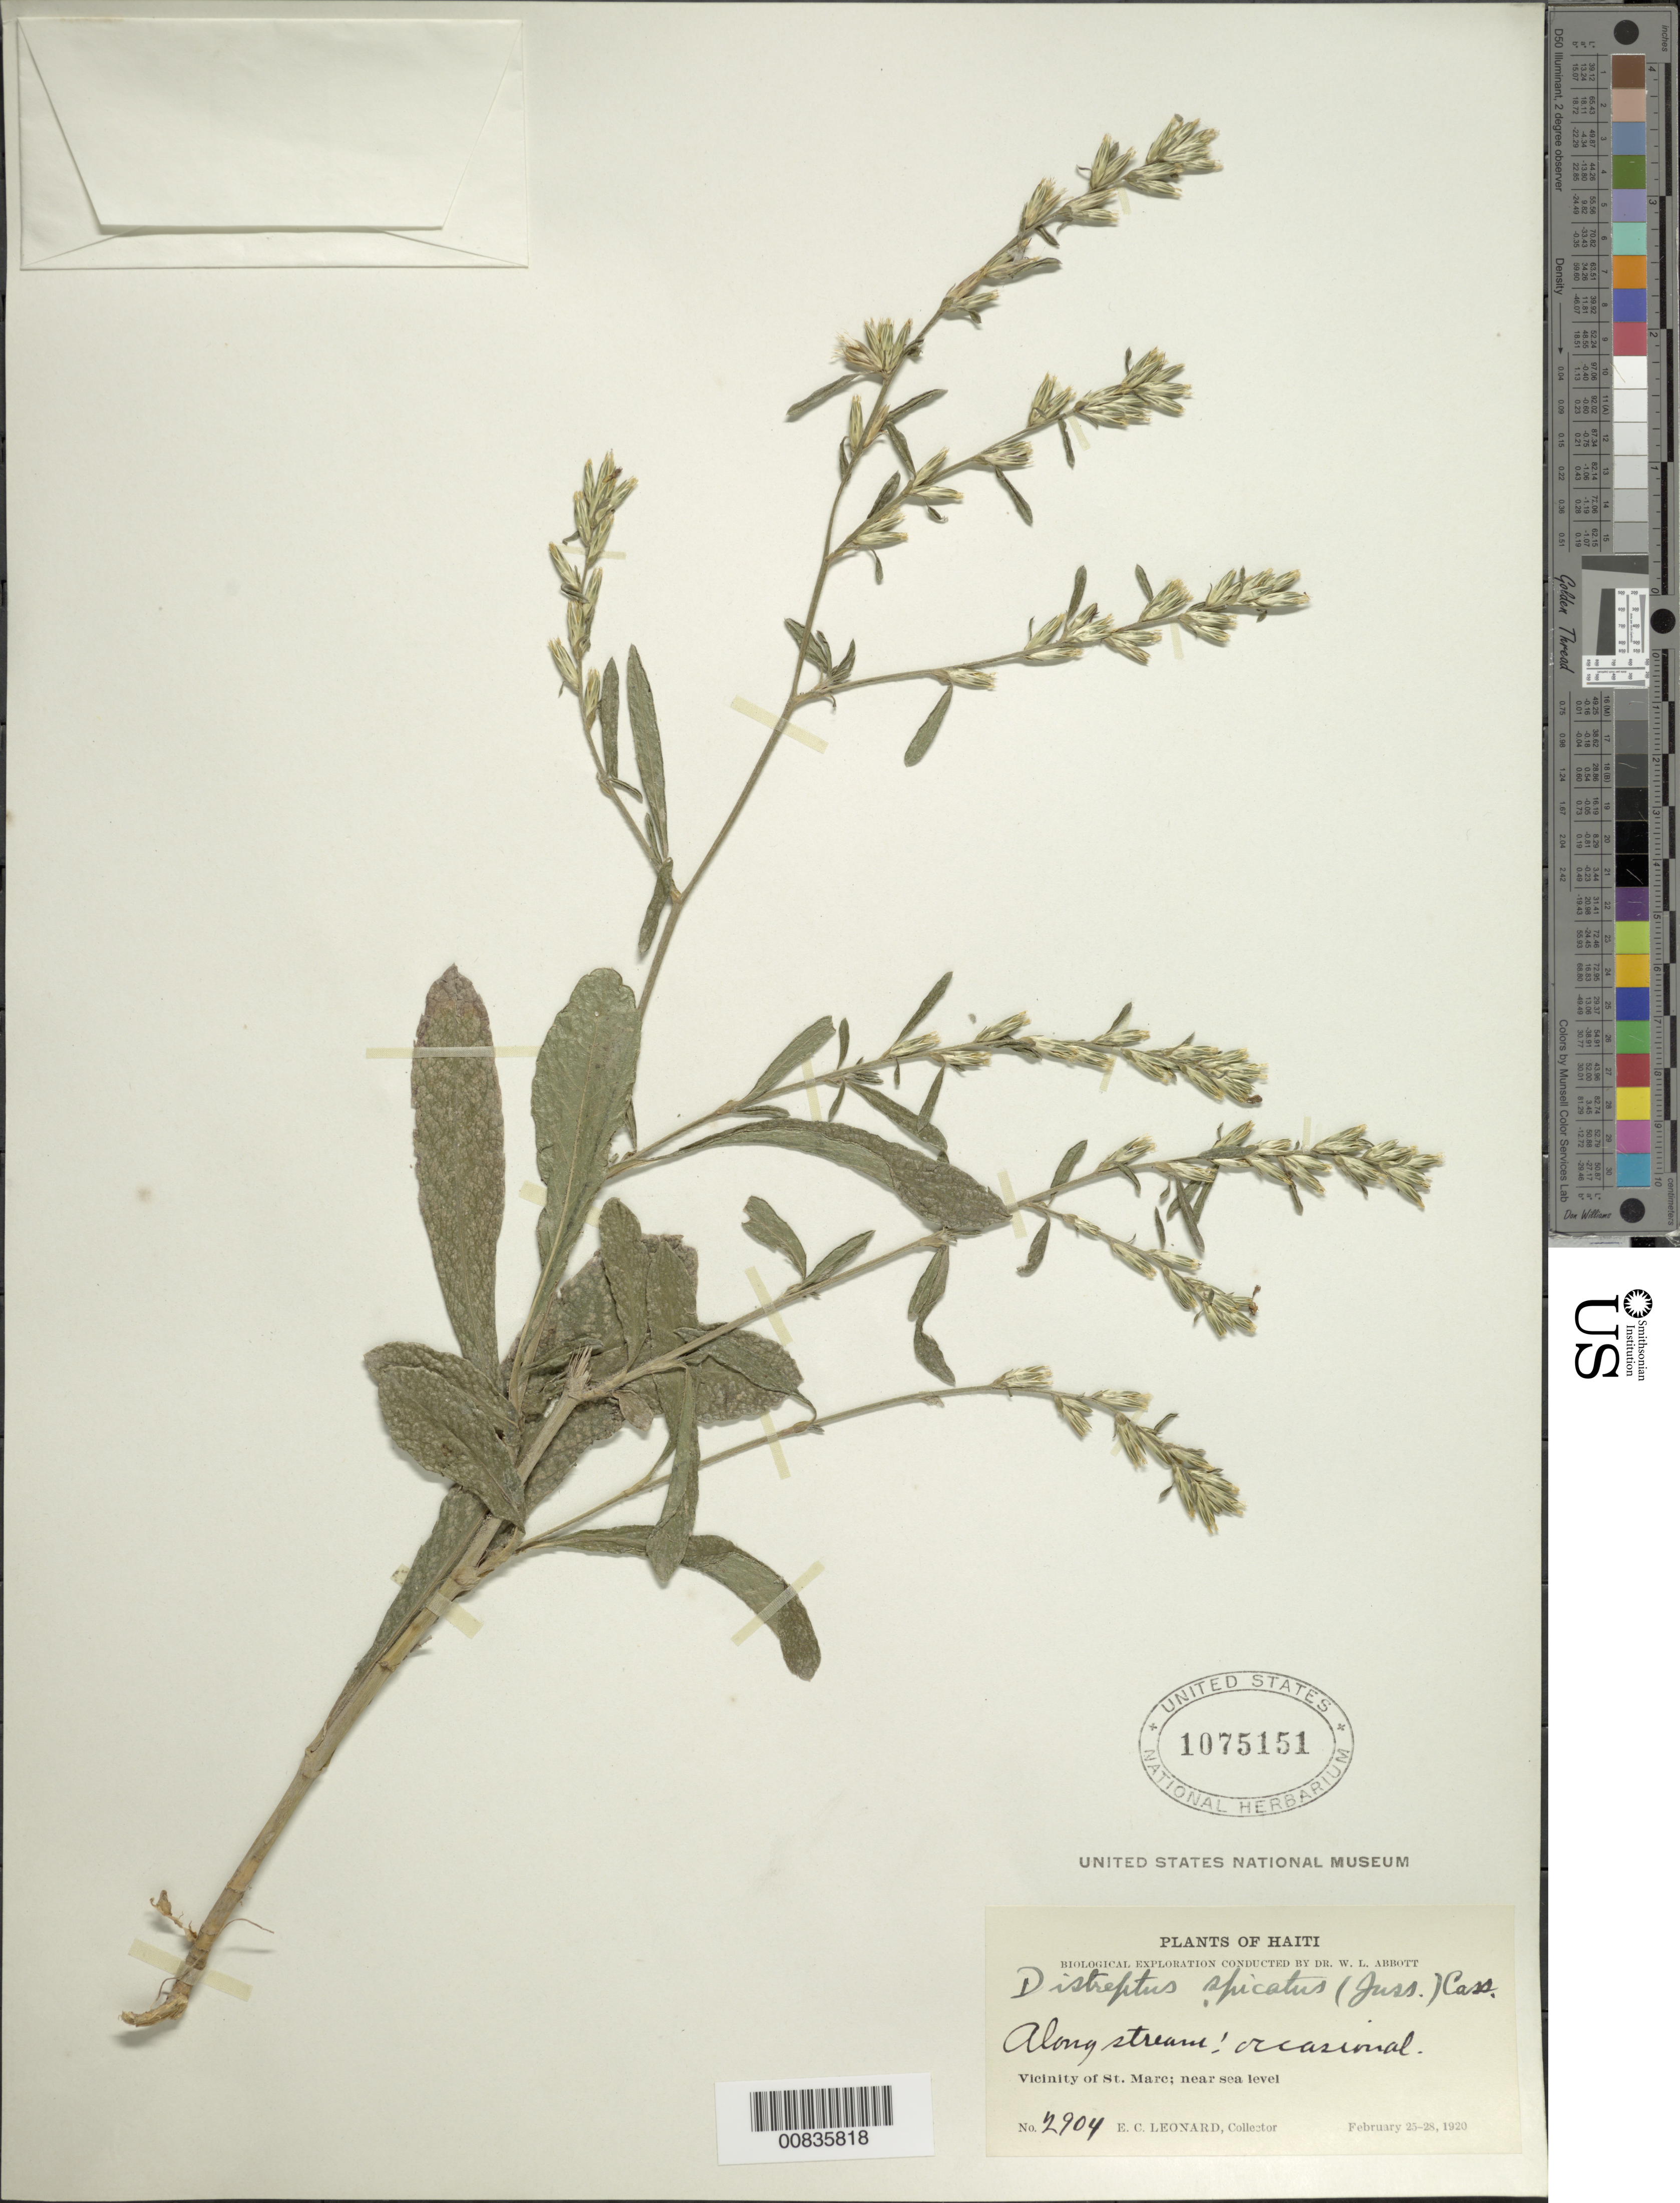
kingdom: Plantae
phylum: Tracheophyta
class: Magnoliopsida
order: Asterales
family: Asteraceae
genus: Pseudelephantopus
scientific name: Pseudelephantopus spicatus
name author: (Juss. ex Aubl.) C.F. Baker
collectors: E. C. Leonard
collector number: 2904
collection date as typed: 25 Feb 1920 to 28 Feb 1920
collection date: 1920-02-25/1920-02-28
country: Haiti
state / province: Artibonite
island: Hispaniola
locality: Vicinity of St. Marc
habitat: Along stream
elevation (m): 0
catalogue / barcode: US 1075151